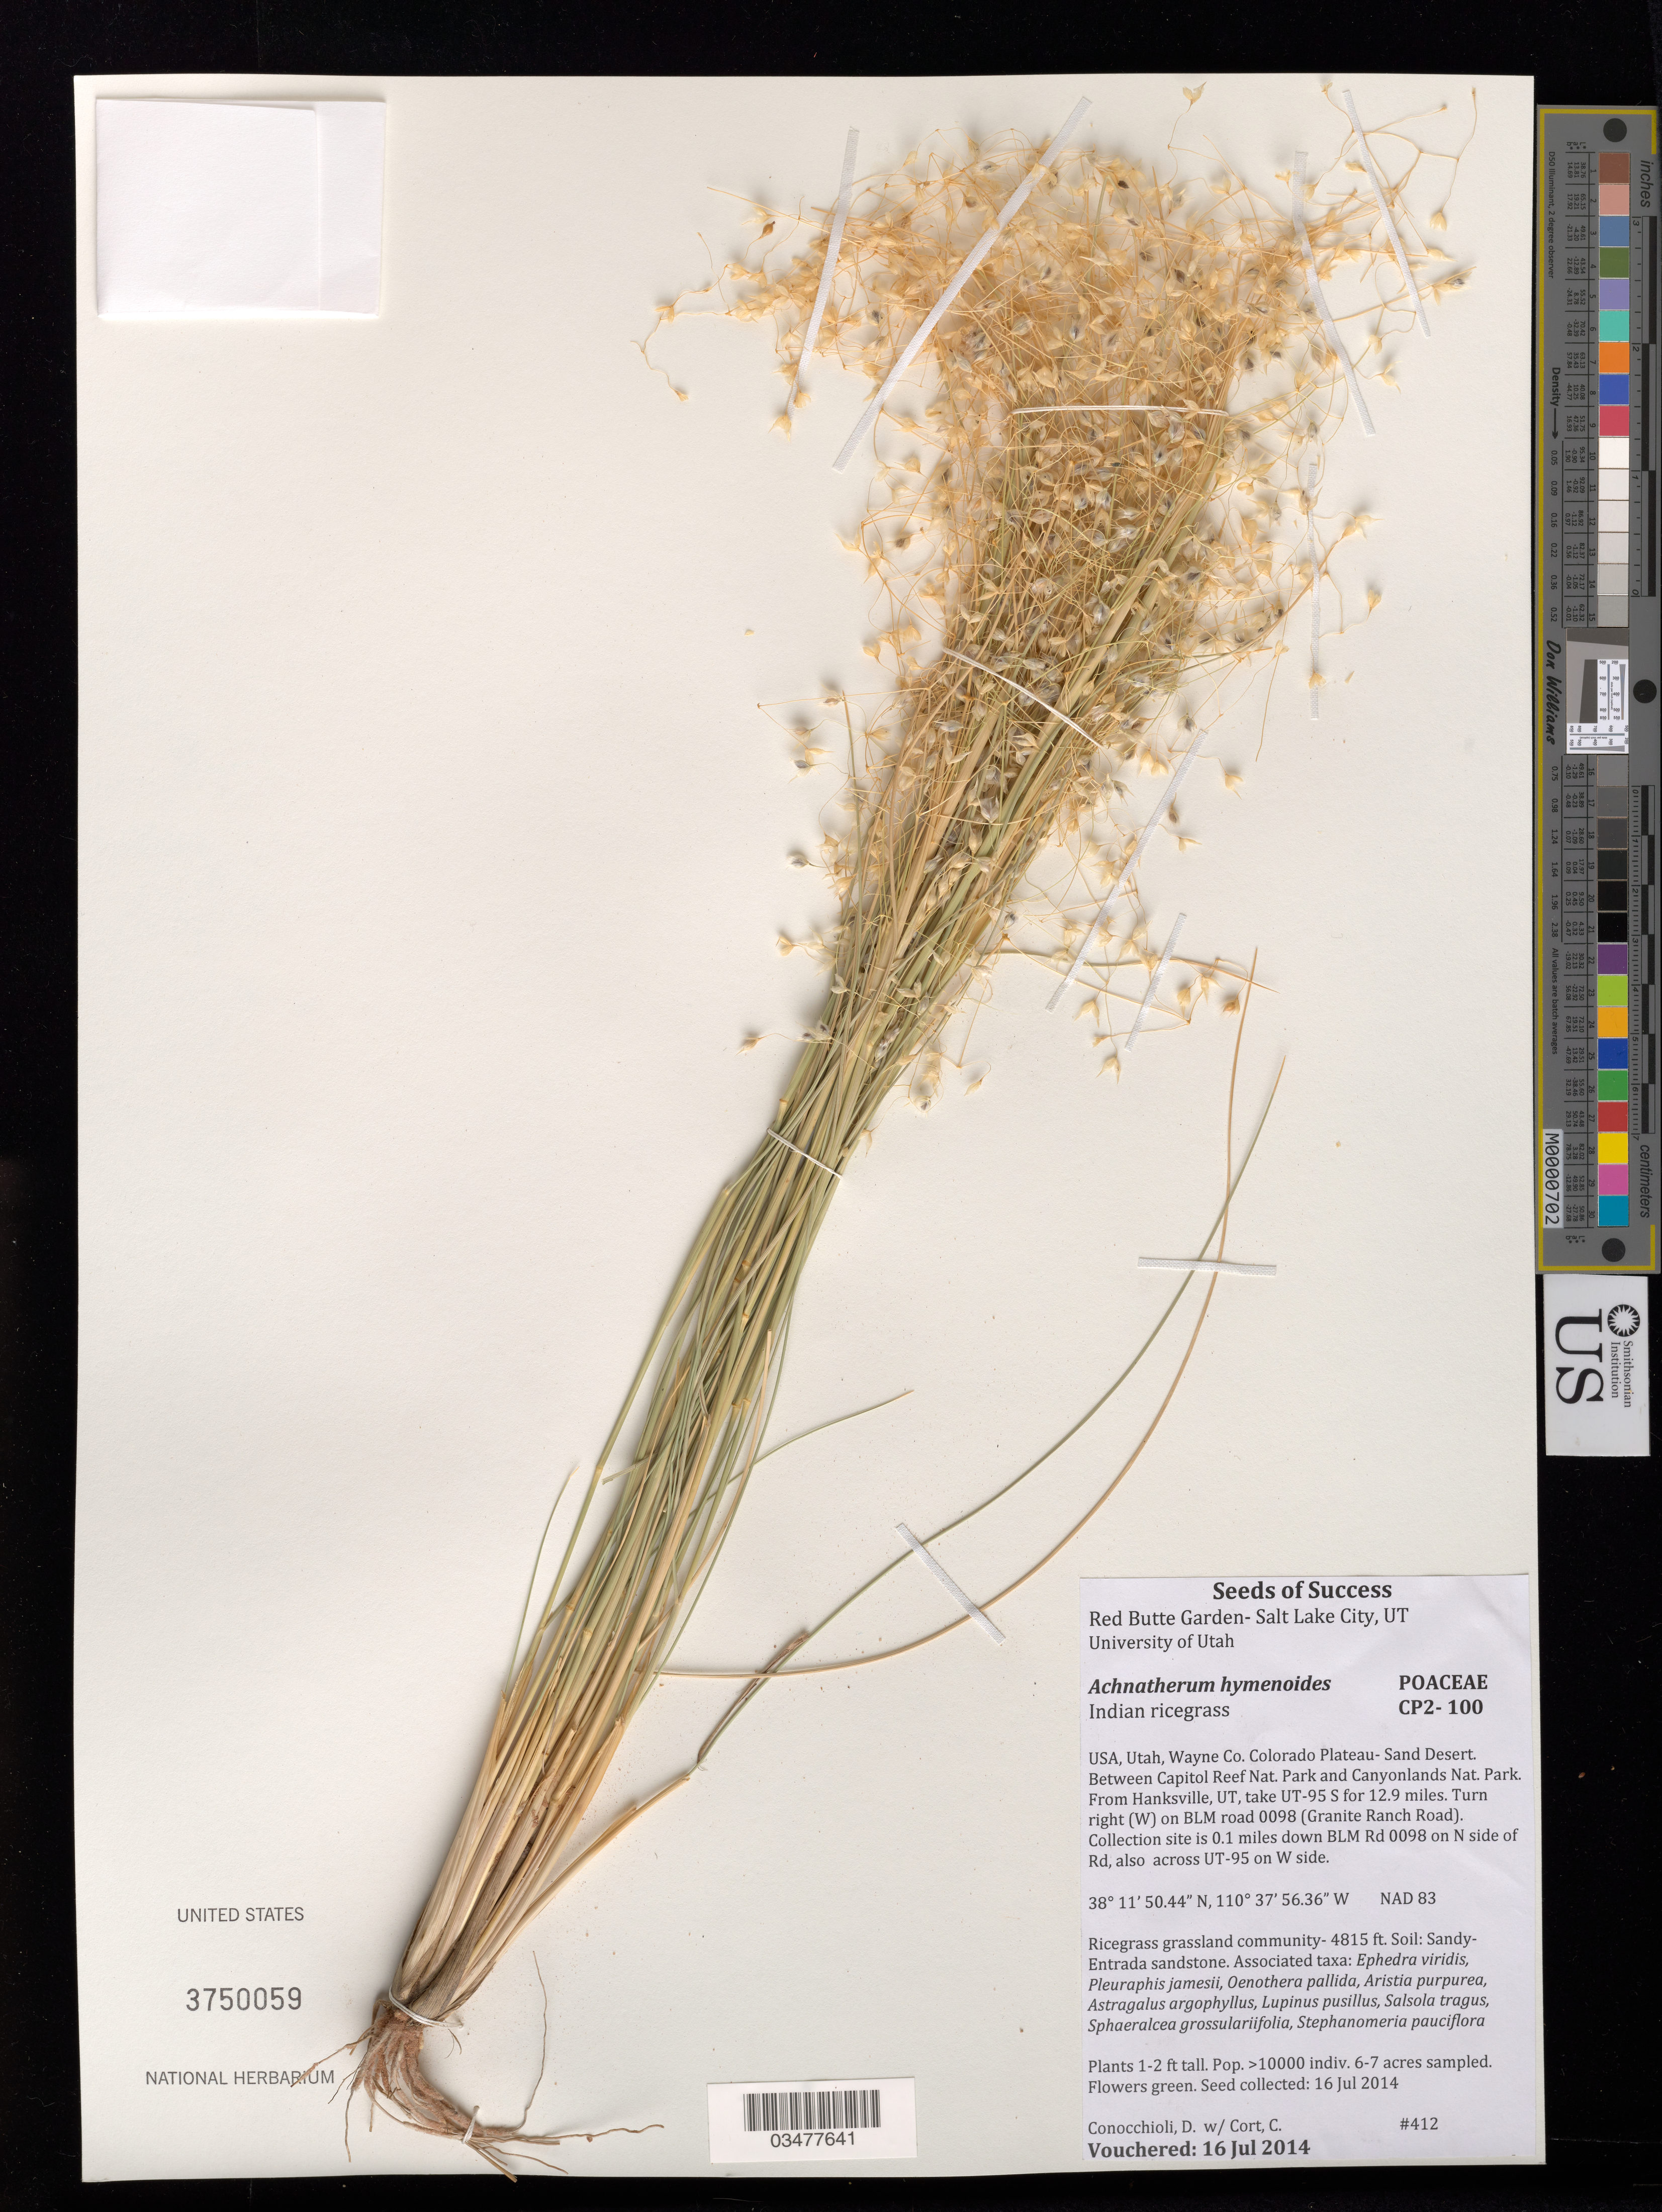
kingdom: Plantae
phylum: Tracheophyta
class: Liliopsida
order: Poales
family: Poaceae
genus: Achnatherum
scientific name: Achnatherum hymenoides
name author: (Roem. & Schult.) Barkworth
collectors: D. Conocchioli & C. Cort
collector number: CP2-100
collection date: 2014-07-16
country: United States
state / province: Utah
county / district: Wayne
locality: Between Capitol Reef Nat Park and Canyonlands Nat Park.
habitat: Ricegrass grassland community.Sandy-Entrada sandstone. With Aristia purpurea, Lupinus pusillus, Salsola tragus, ect.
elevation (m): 1468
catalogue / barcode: US 3750059